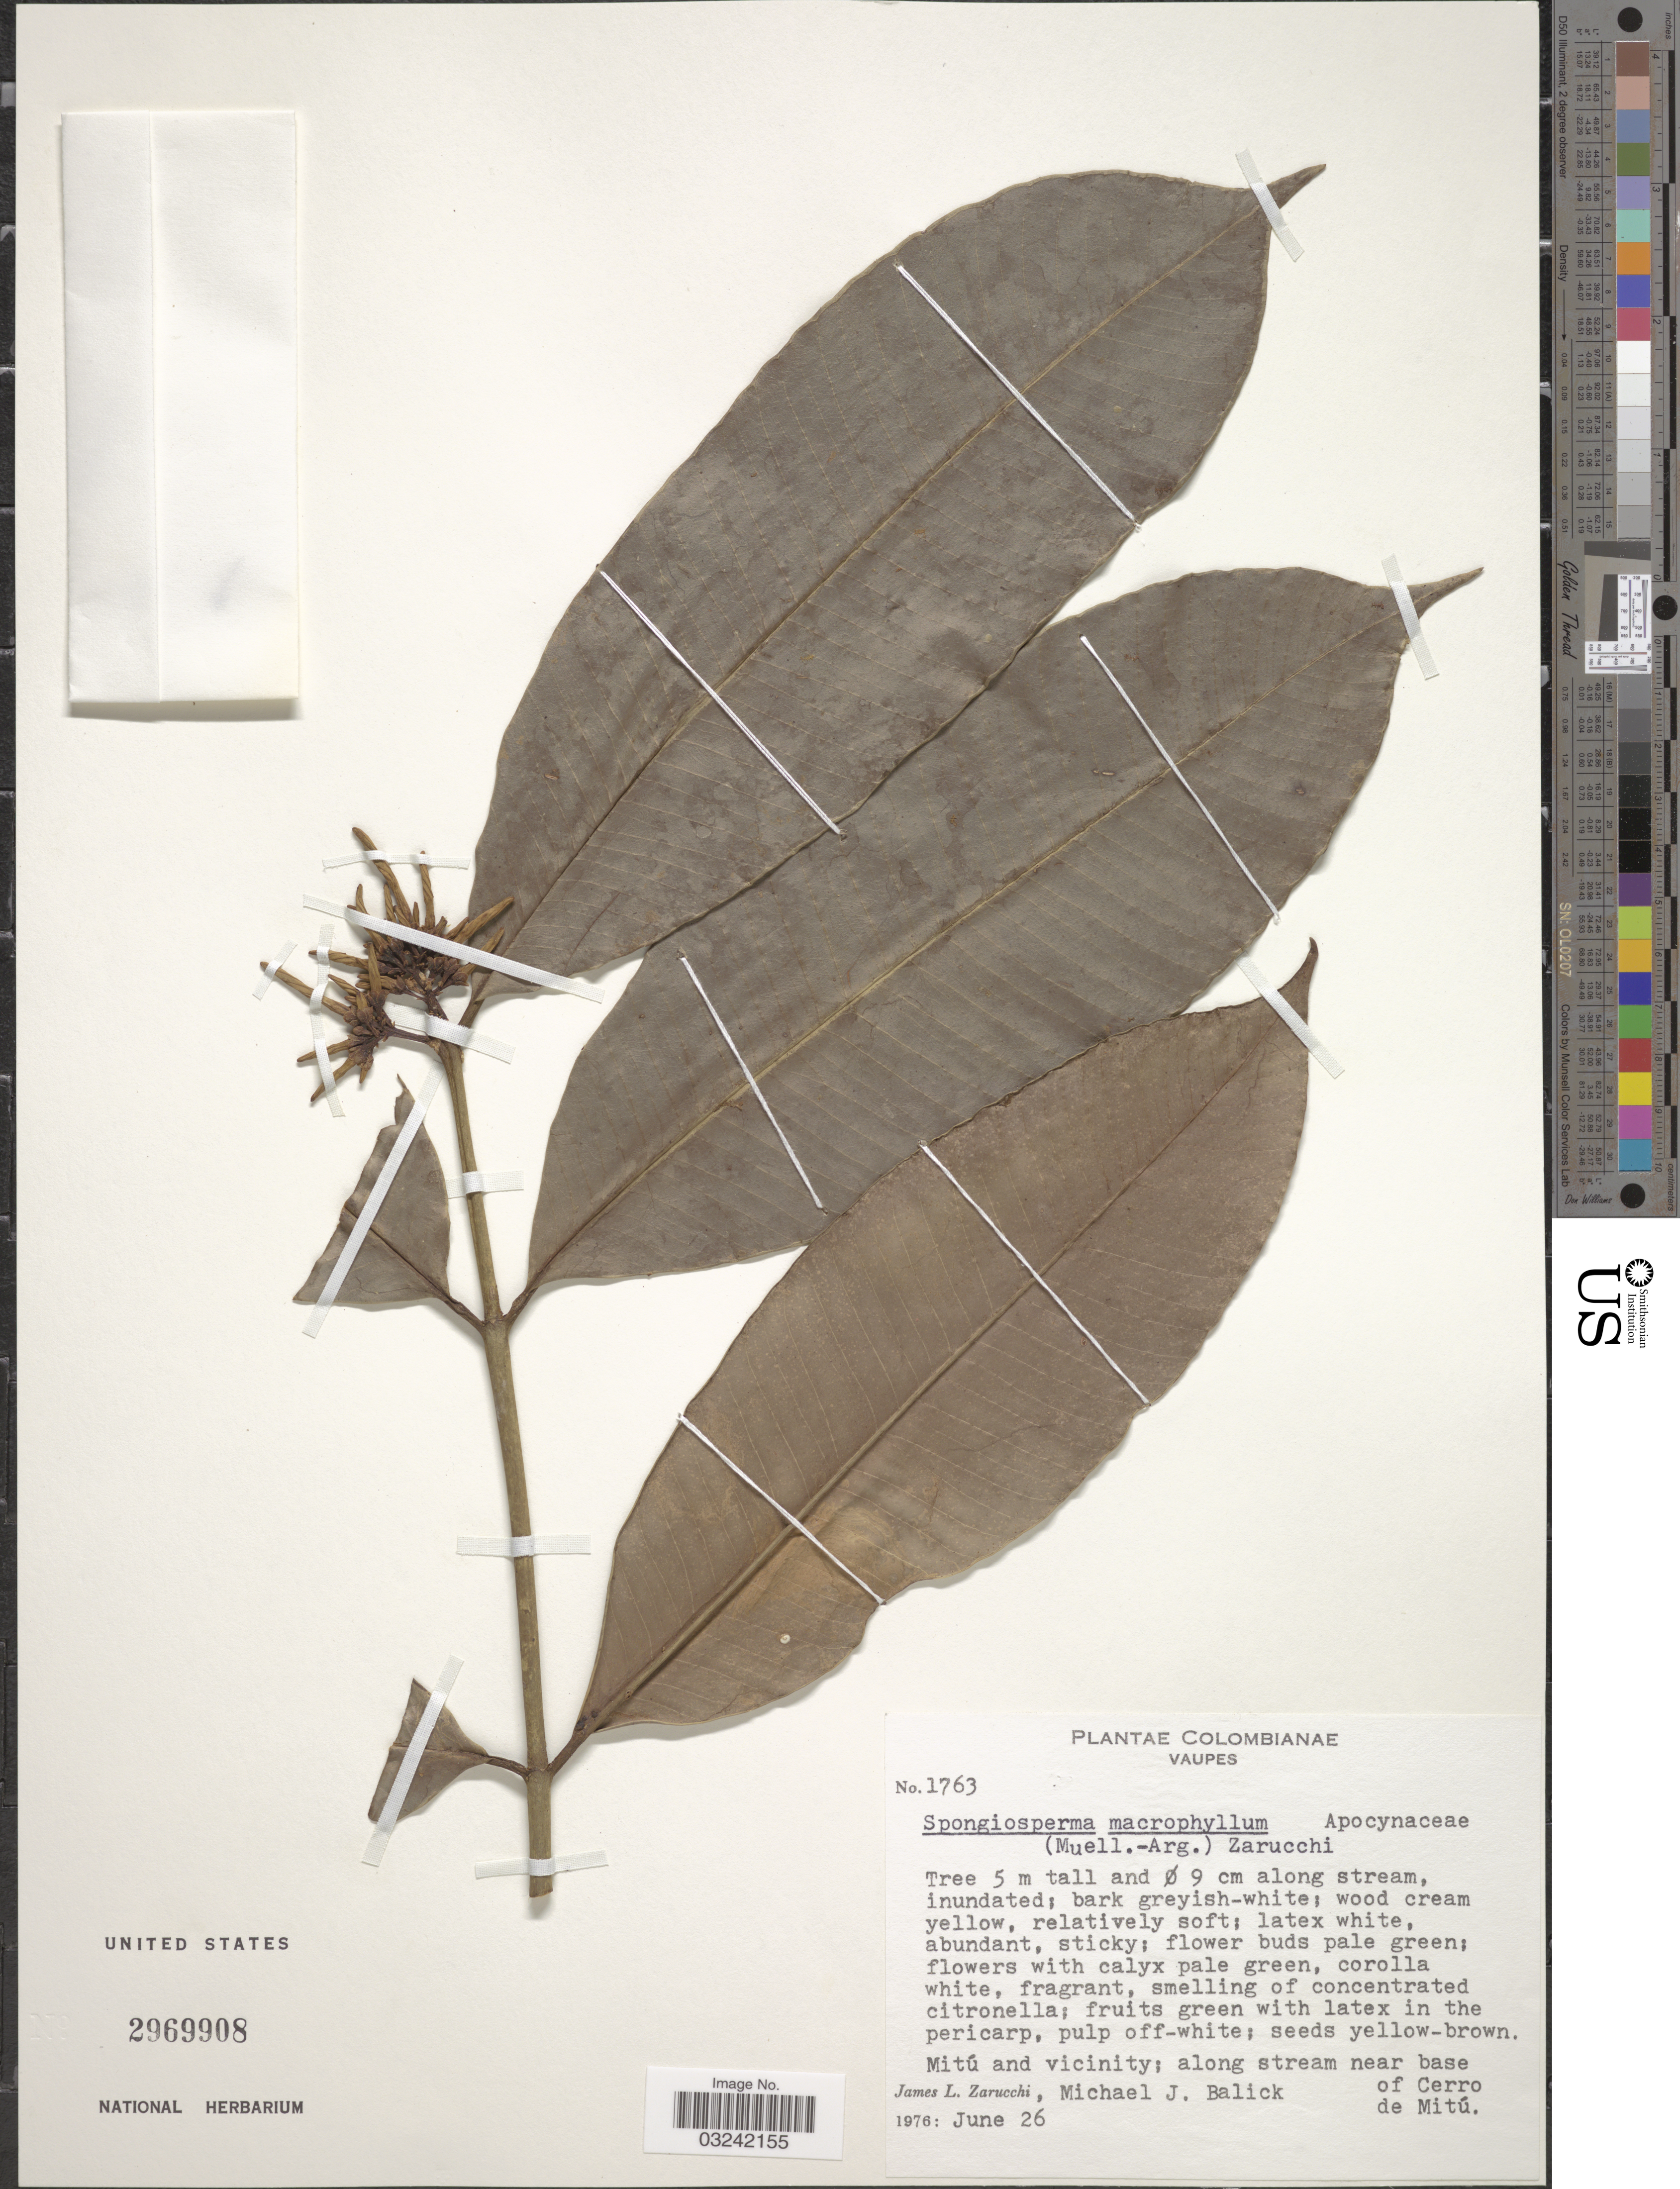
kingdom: Plantae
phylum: Tracheophyta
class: Magnoliopsida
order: Gentianales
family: Apocynaceae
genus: Spongiosperma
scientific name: Spongiosperma macrophyllum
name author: (Müll. Arg.) Zarucchi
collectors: J. L. Zarucchi & M. J. Balick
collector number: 1763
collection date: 1976-06-26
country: Colombia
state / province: Vaupés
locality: Mitú and vicinity; along stream near base of Cerro de Mitú.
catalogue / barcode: US 2969908